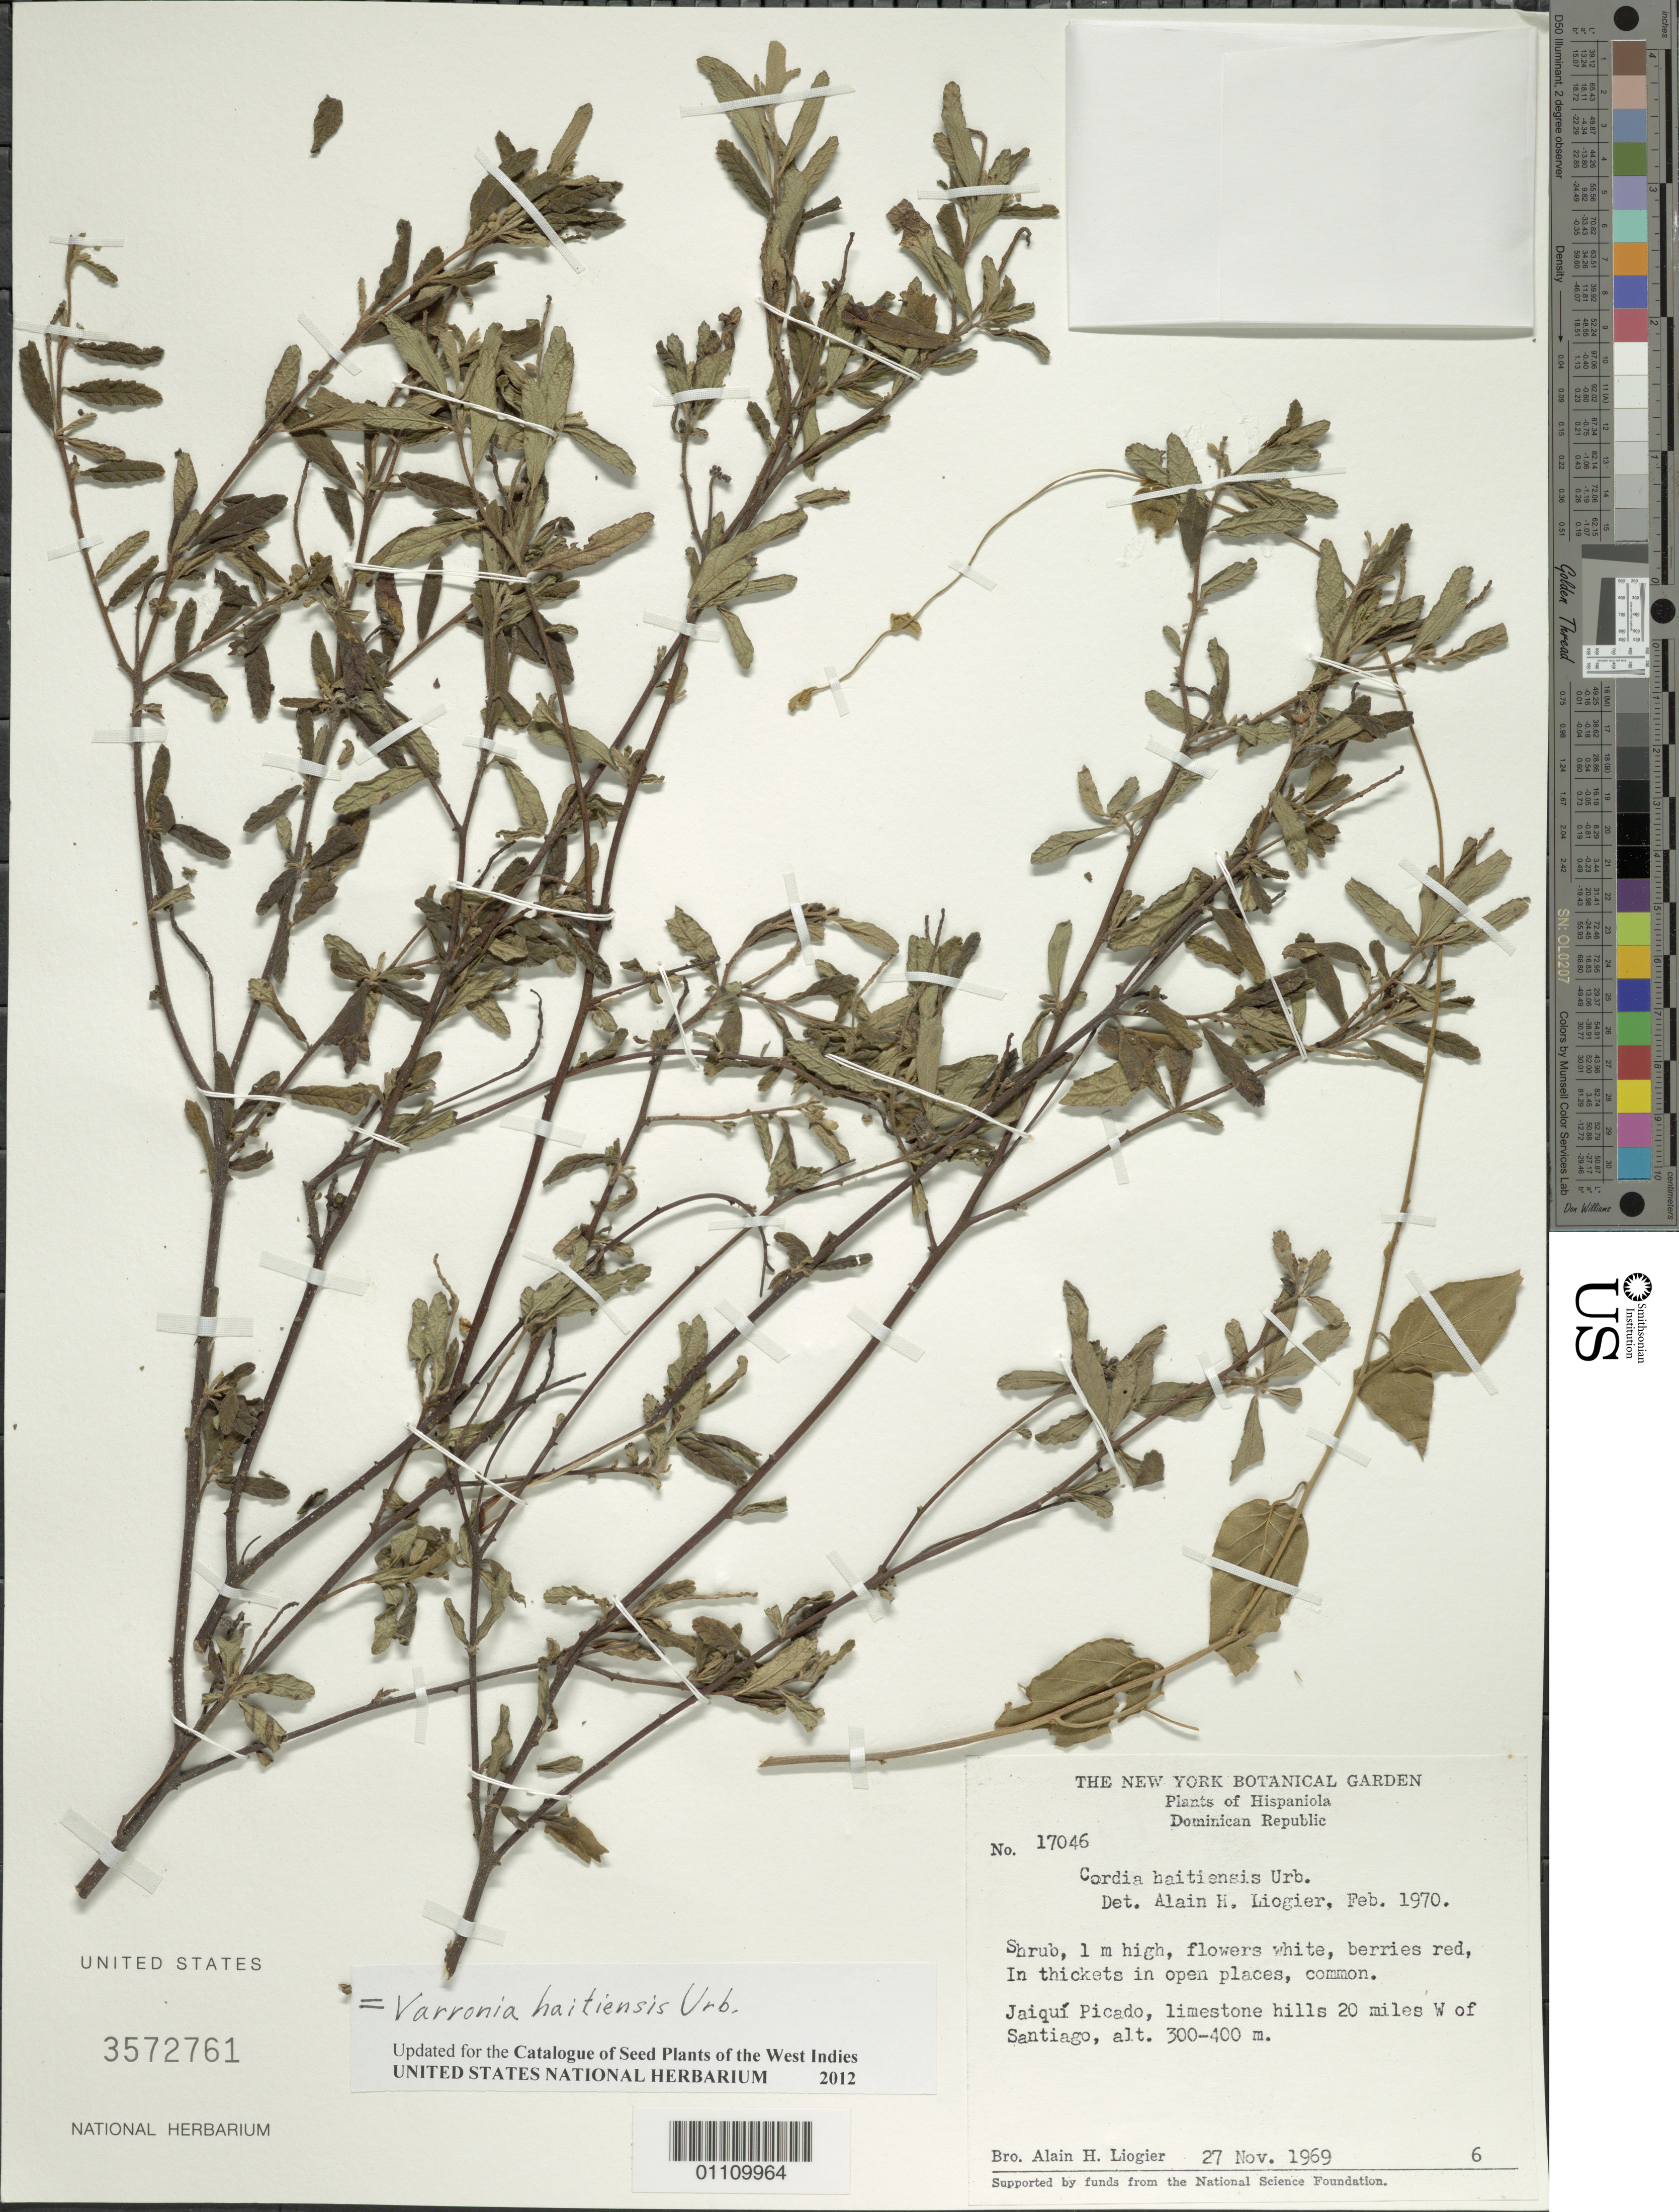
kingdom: Plantae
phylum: Tracheophyta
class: Magnoliopsida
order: Boraginales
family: Cordiaceae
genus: Varronia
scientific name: Varronia haitiensis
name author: (Urb.) Borhidi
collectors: A. H. Liogier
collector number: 17046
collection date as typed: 27 Nov 1969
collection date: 1969-11-27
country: Dominican Republic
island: Hispaniola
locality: Jaiquí Picado, 20 miles W of Santiago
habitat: Limestone hills; in thickets in open places, common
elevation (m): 300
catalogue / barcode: US 3572761